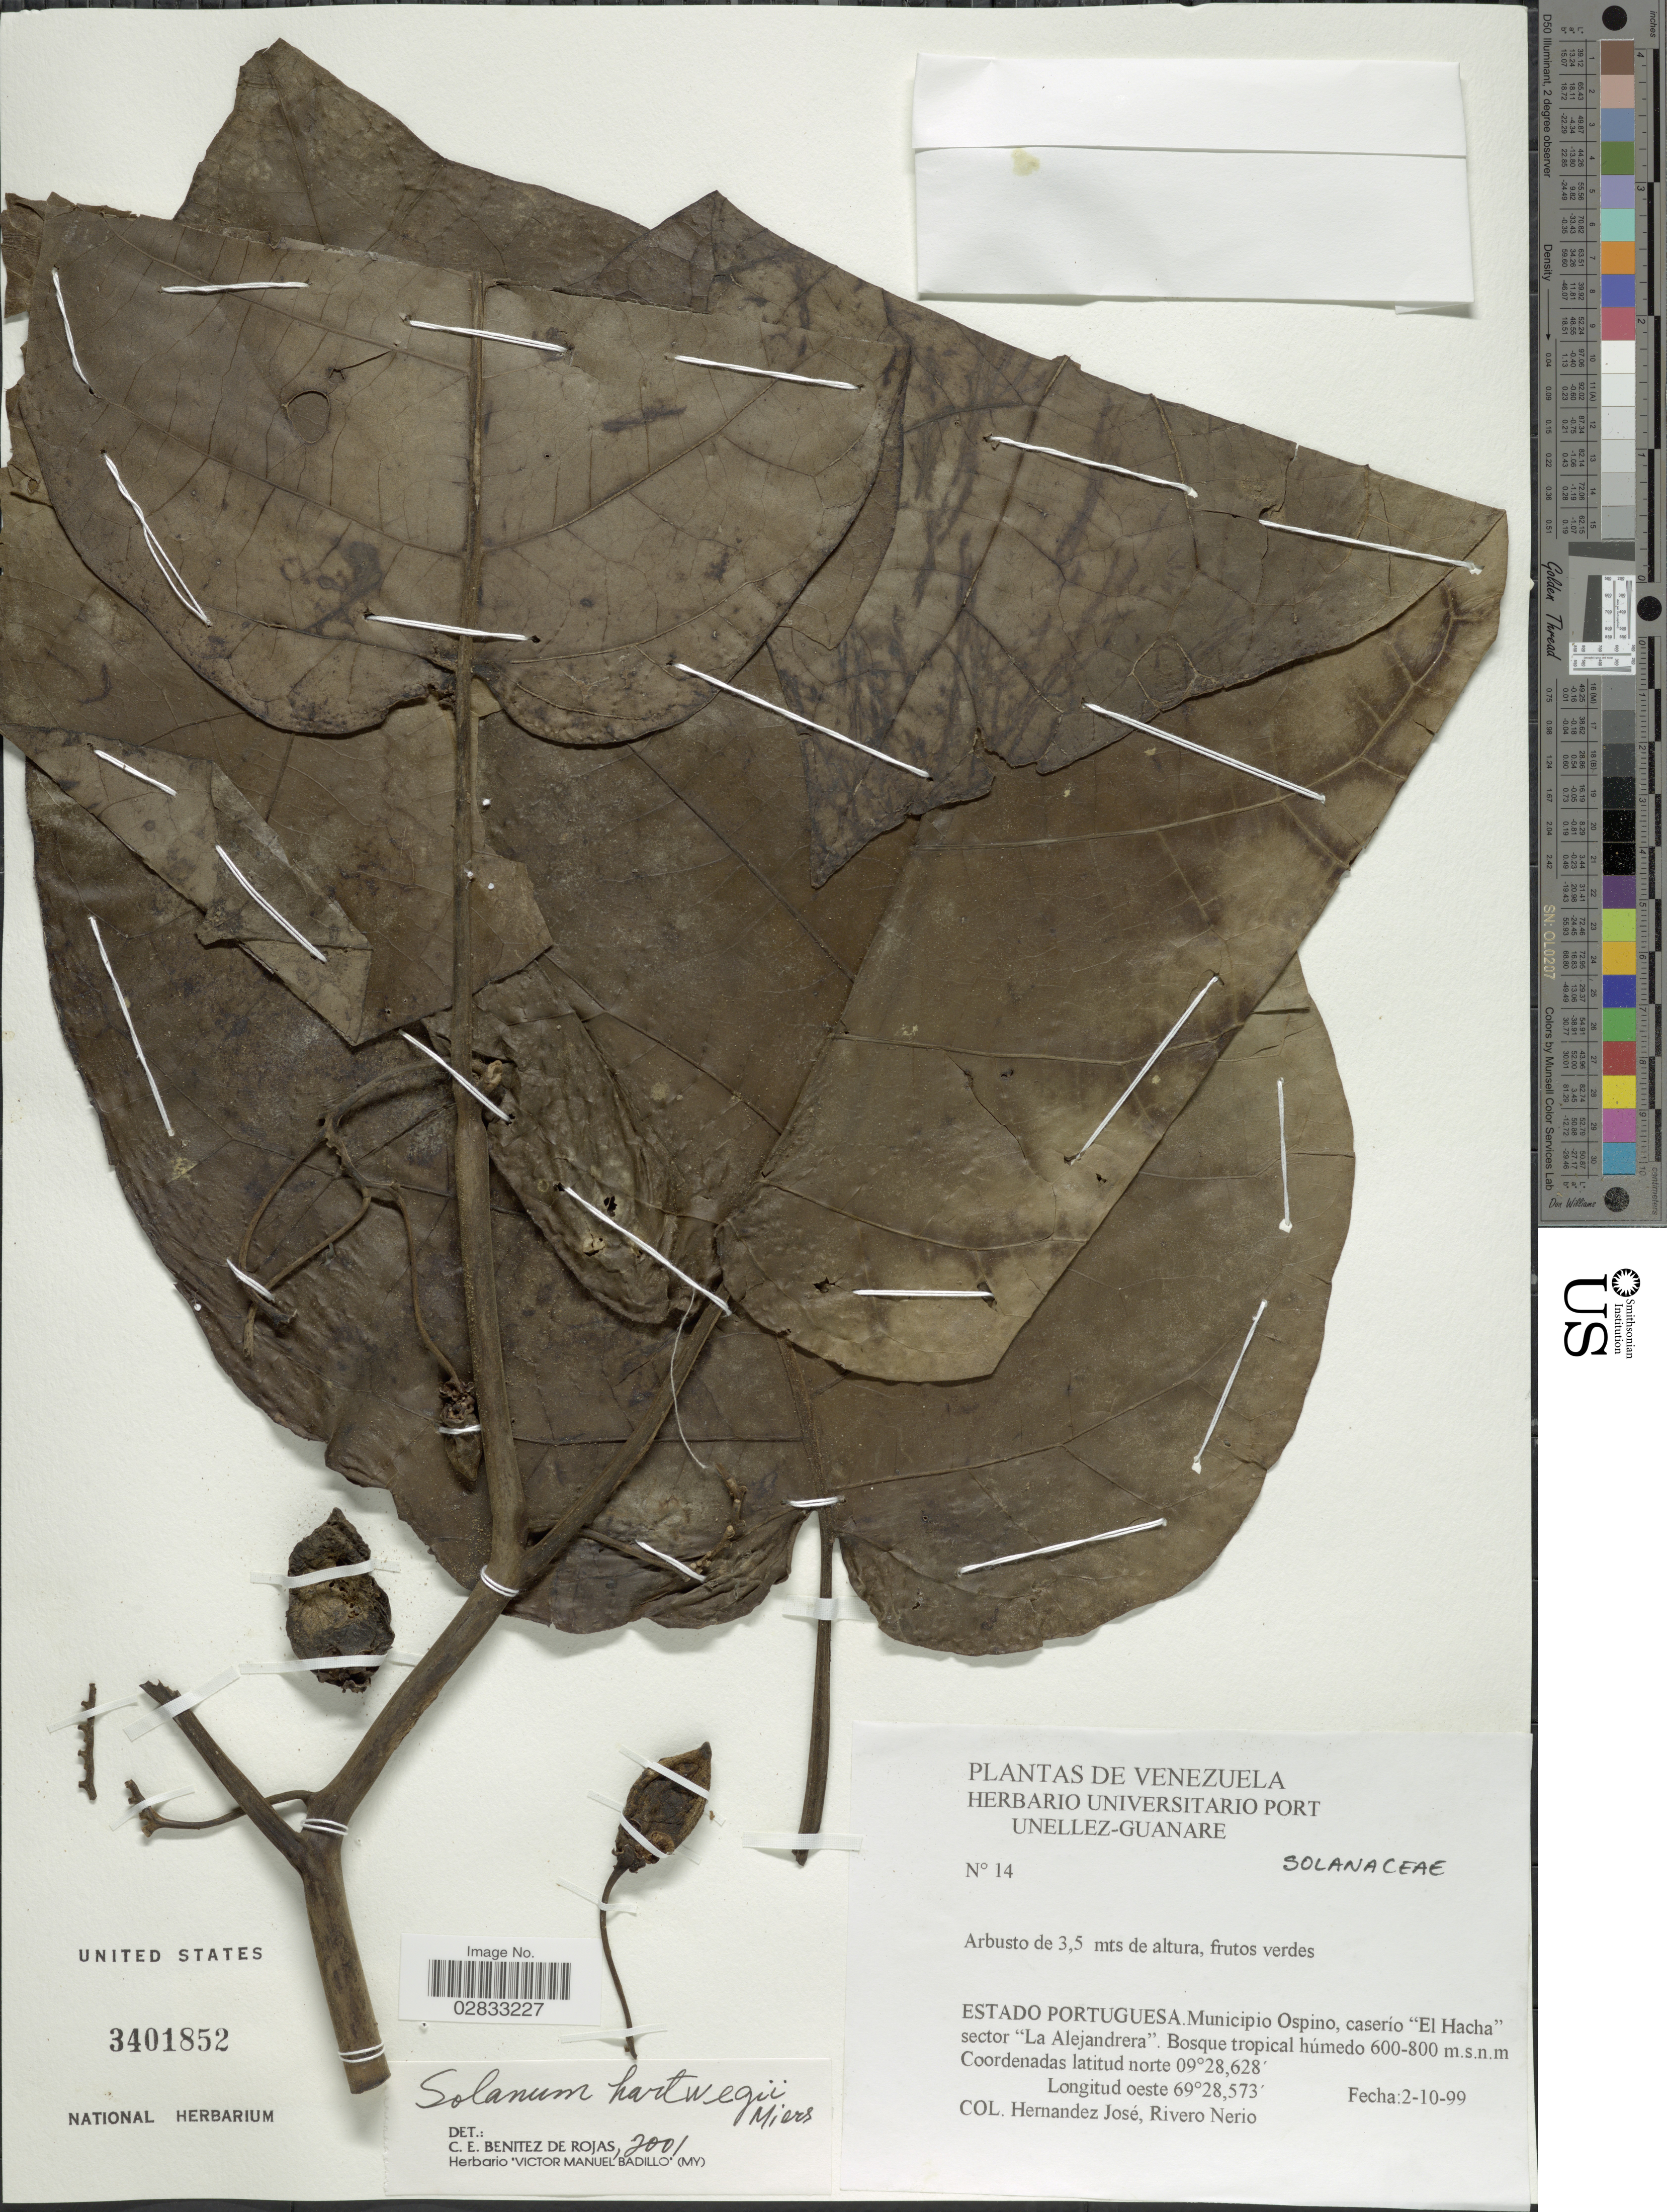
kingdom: Plantae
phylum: Tracheophyta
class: Magnoliopsida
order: Solanales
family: Solanaceae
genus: Solanum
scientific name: Solanum hartwegii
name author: Benth.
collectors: R. N. Hernandez Jose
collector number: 14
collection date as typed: Transcribed d/m/y: 2/10/99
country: Venezuela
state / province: Portuguesa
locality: Municipio Ospino, caserio "El Hacha" sector "La Alejandrera".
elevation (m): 600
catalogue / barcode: US 3401852